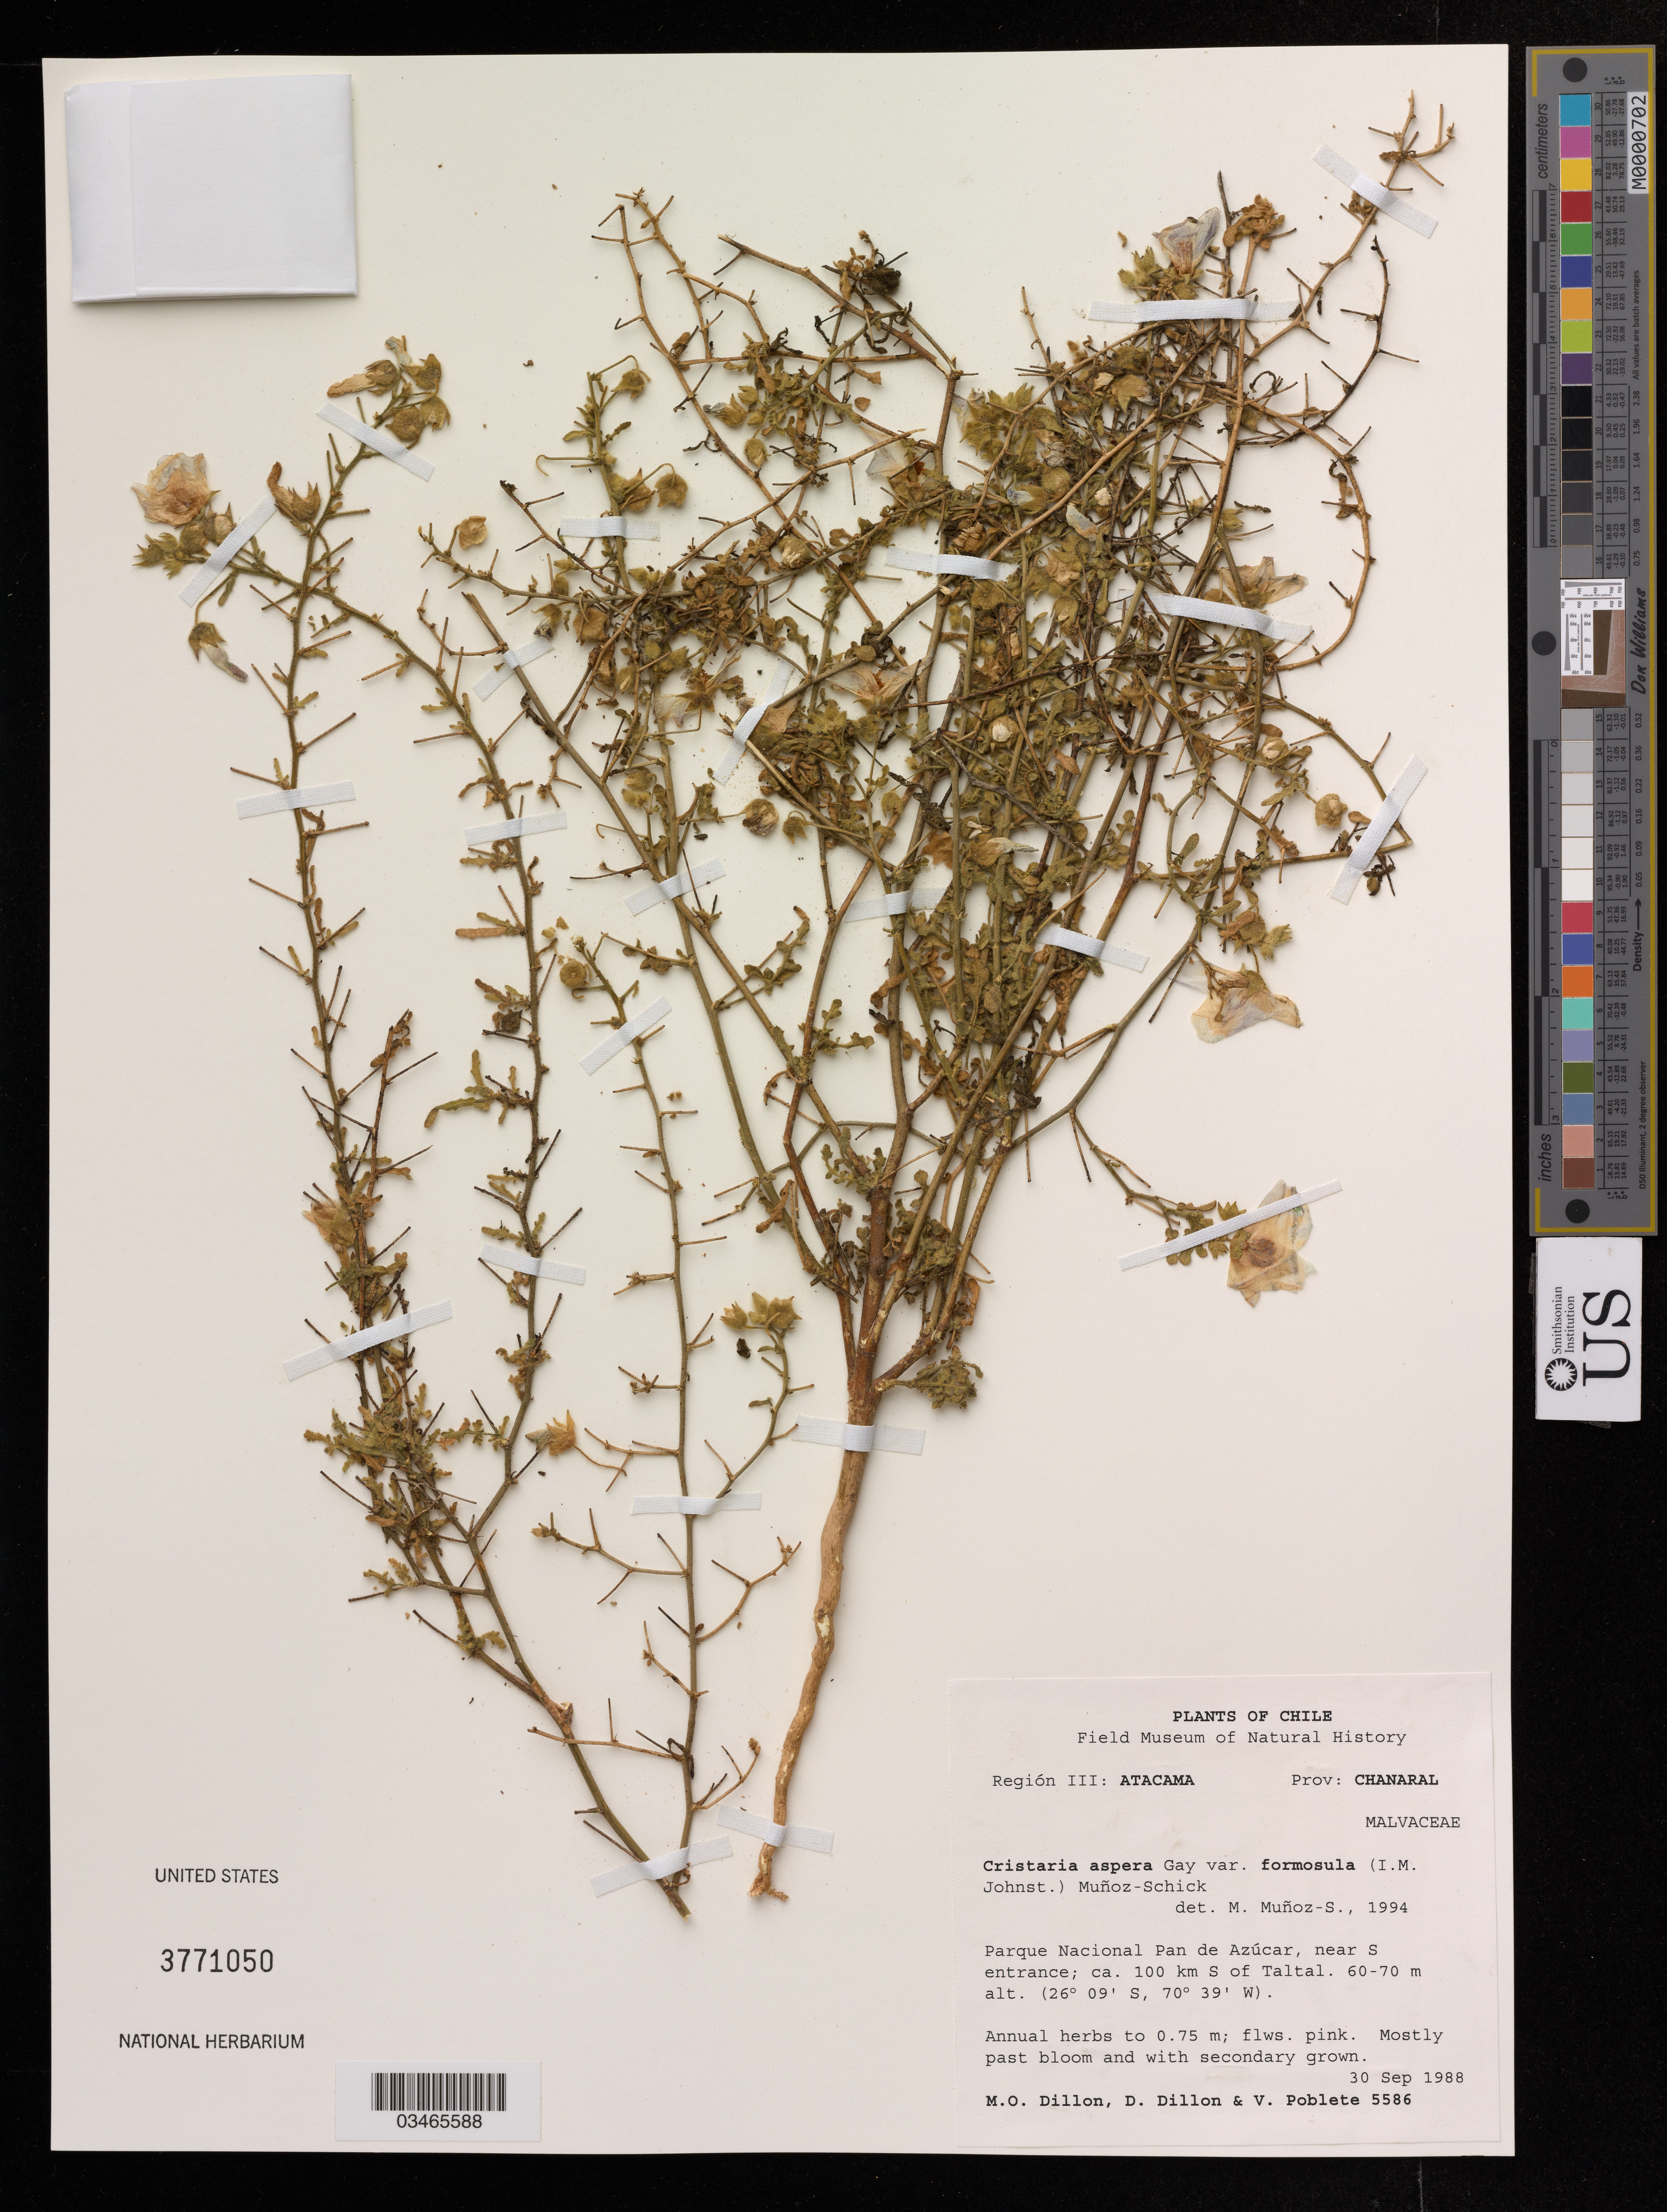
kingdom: Plantae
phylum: Tracheophyta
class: Magnoliopsida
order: Malvales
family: Malvaceae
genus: Cristaria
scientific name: Cristaria aspera var. formosula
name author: (I.M. Johnst.) Muñoz-Schick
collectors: M. O. Dillon, D. Dillon & V. Poblete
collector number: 5586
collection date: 1988-09-30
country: Chile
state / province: Atacama (III)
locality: Prov: Chanaral, Parque Nacional Pan de Azúcar, near S entrance; ca. 100 km S of Taltal.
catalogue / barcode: US 3771050